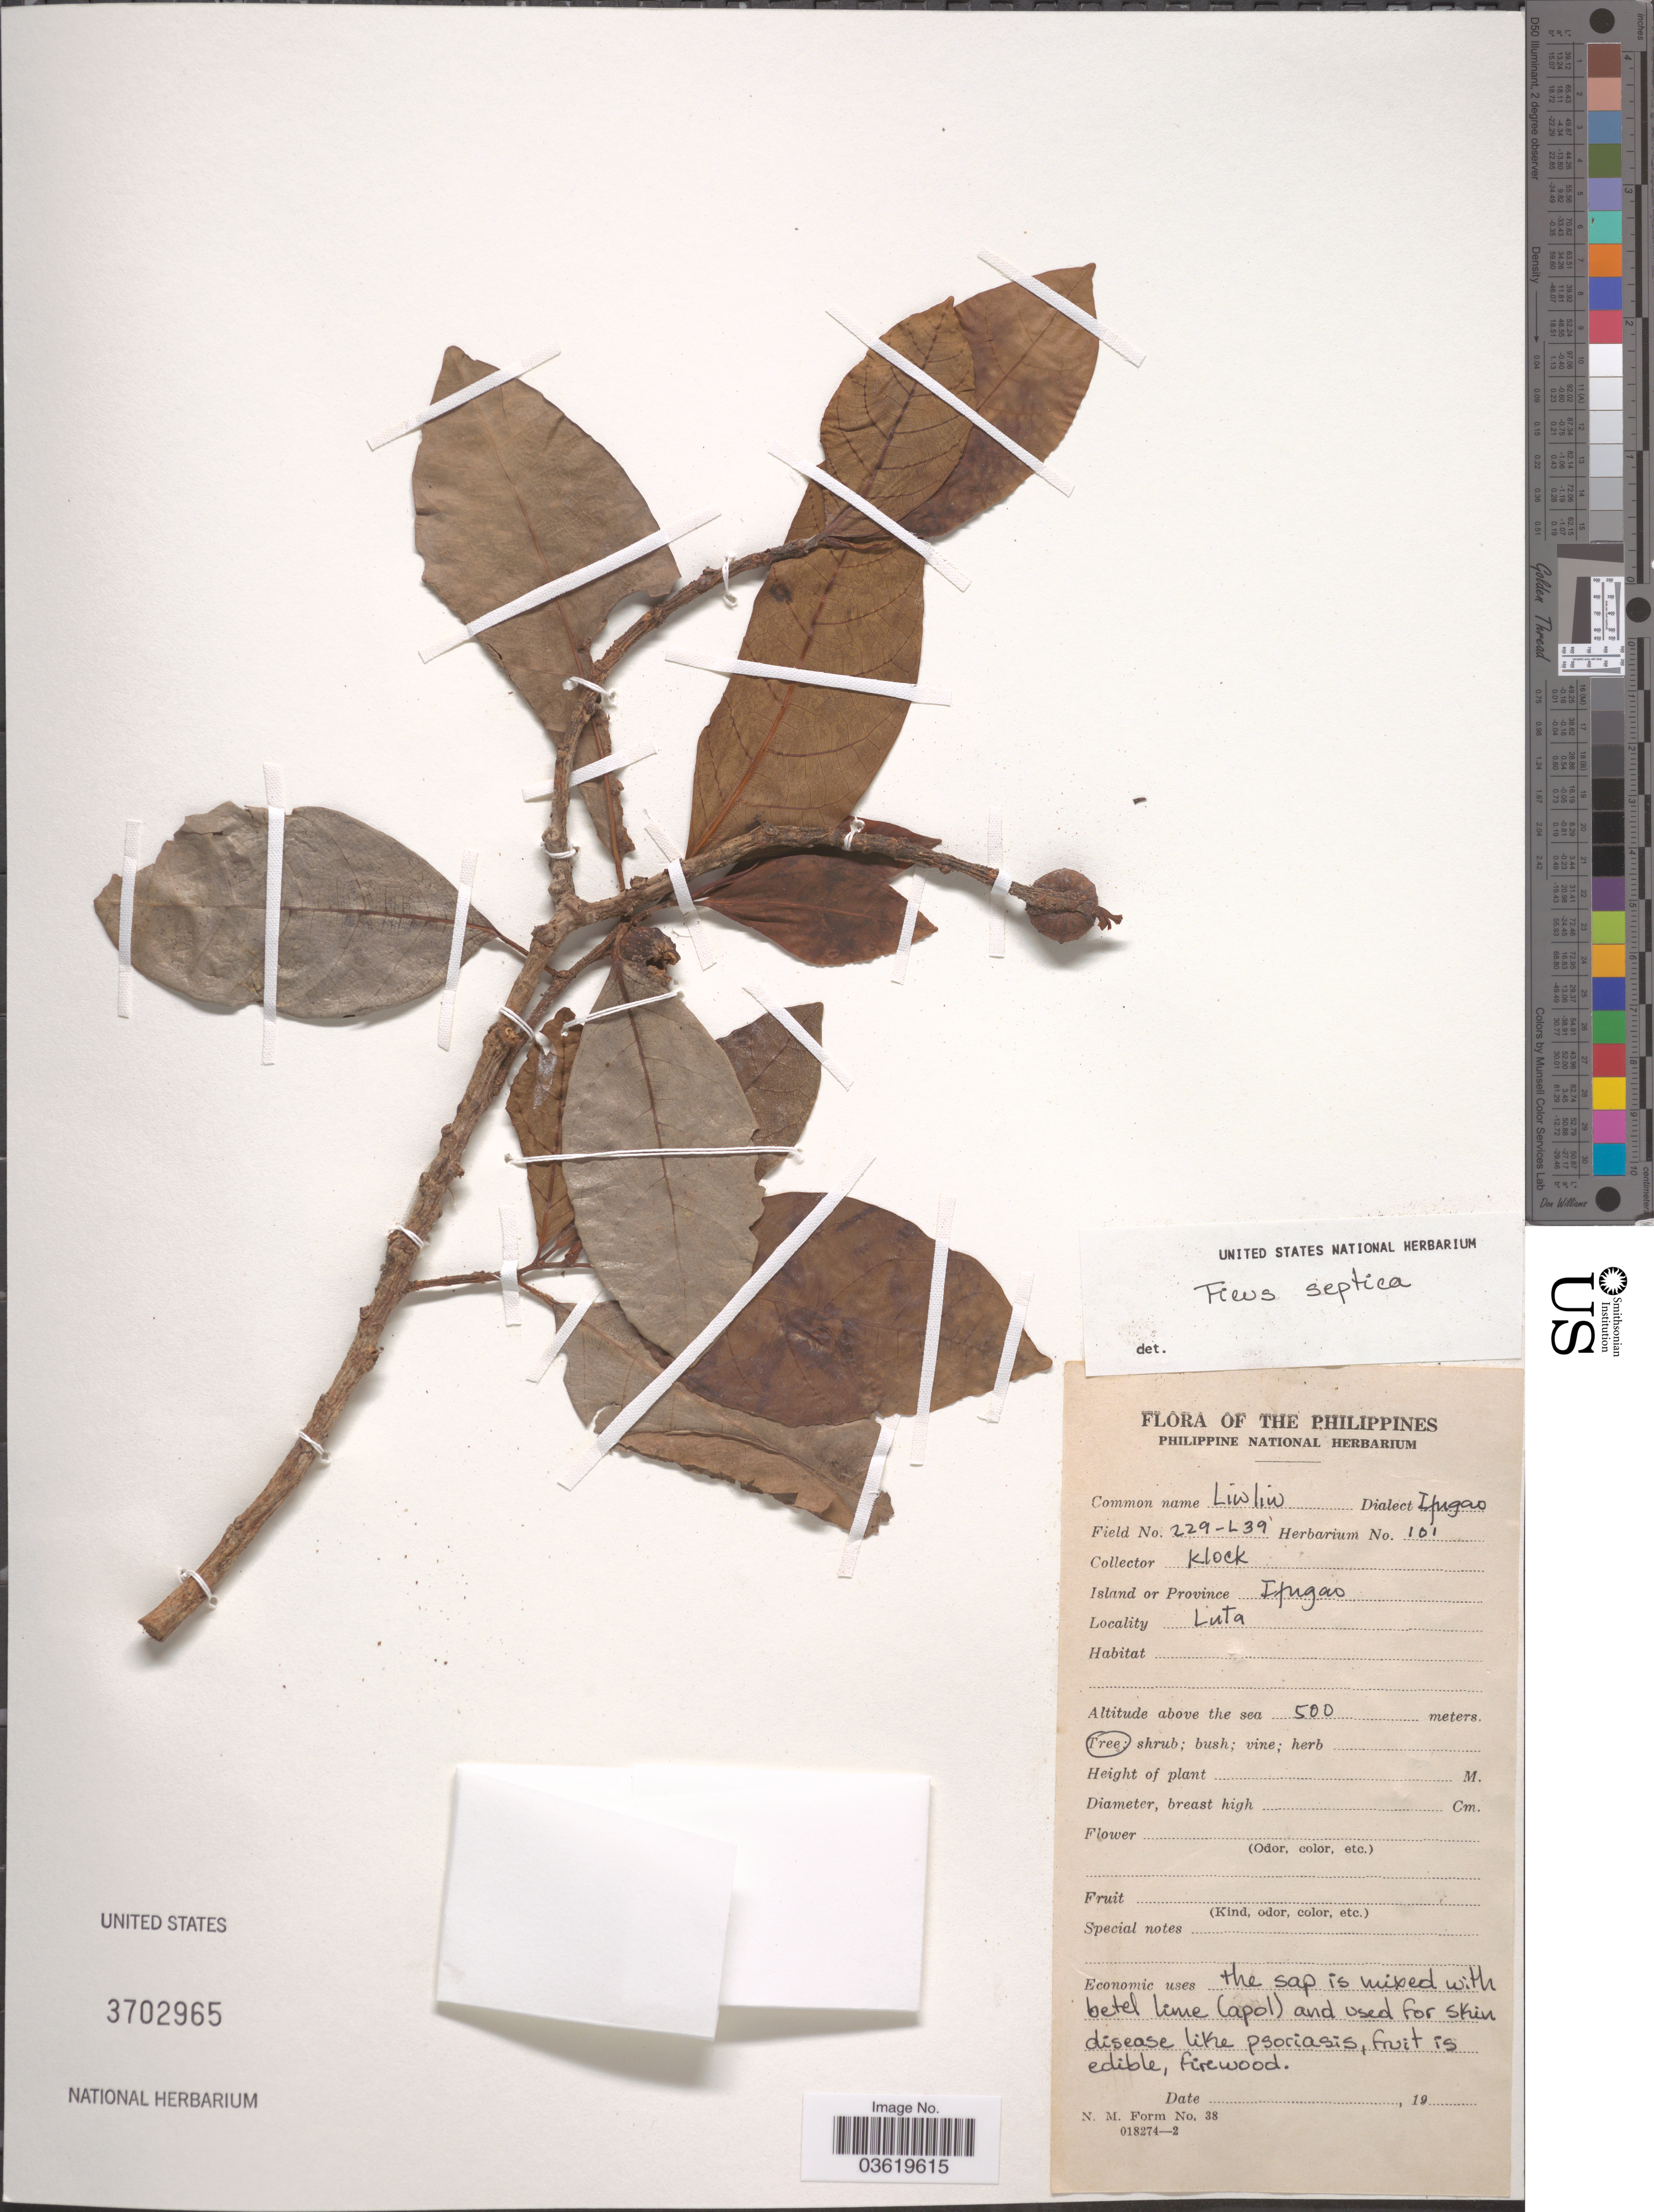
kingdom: Plantae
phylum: Tracheophyta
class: Magnoliopsida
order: Rosales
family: Moraceae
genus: Ficus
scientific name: Ficus septica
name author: Burm. f.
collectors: Klock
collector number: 229-L39/101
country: Philippines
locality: Island or Province Ifugao. Luta.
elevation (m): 500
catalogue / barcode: US 3702965